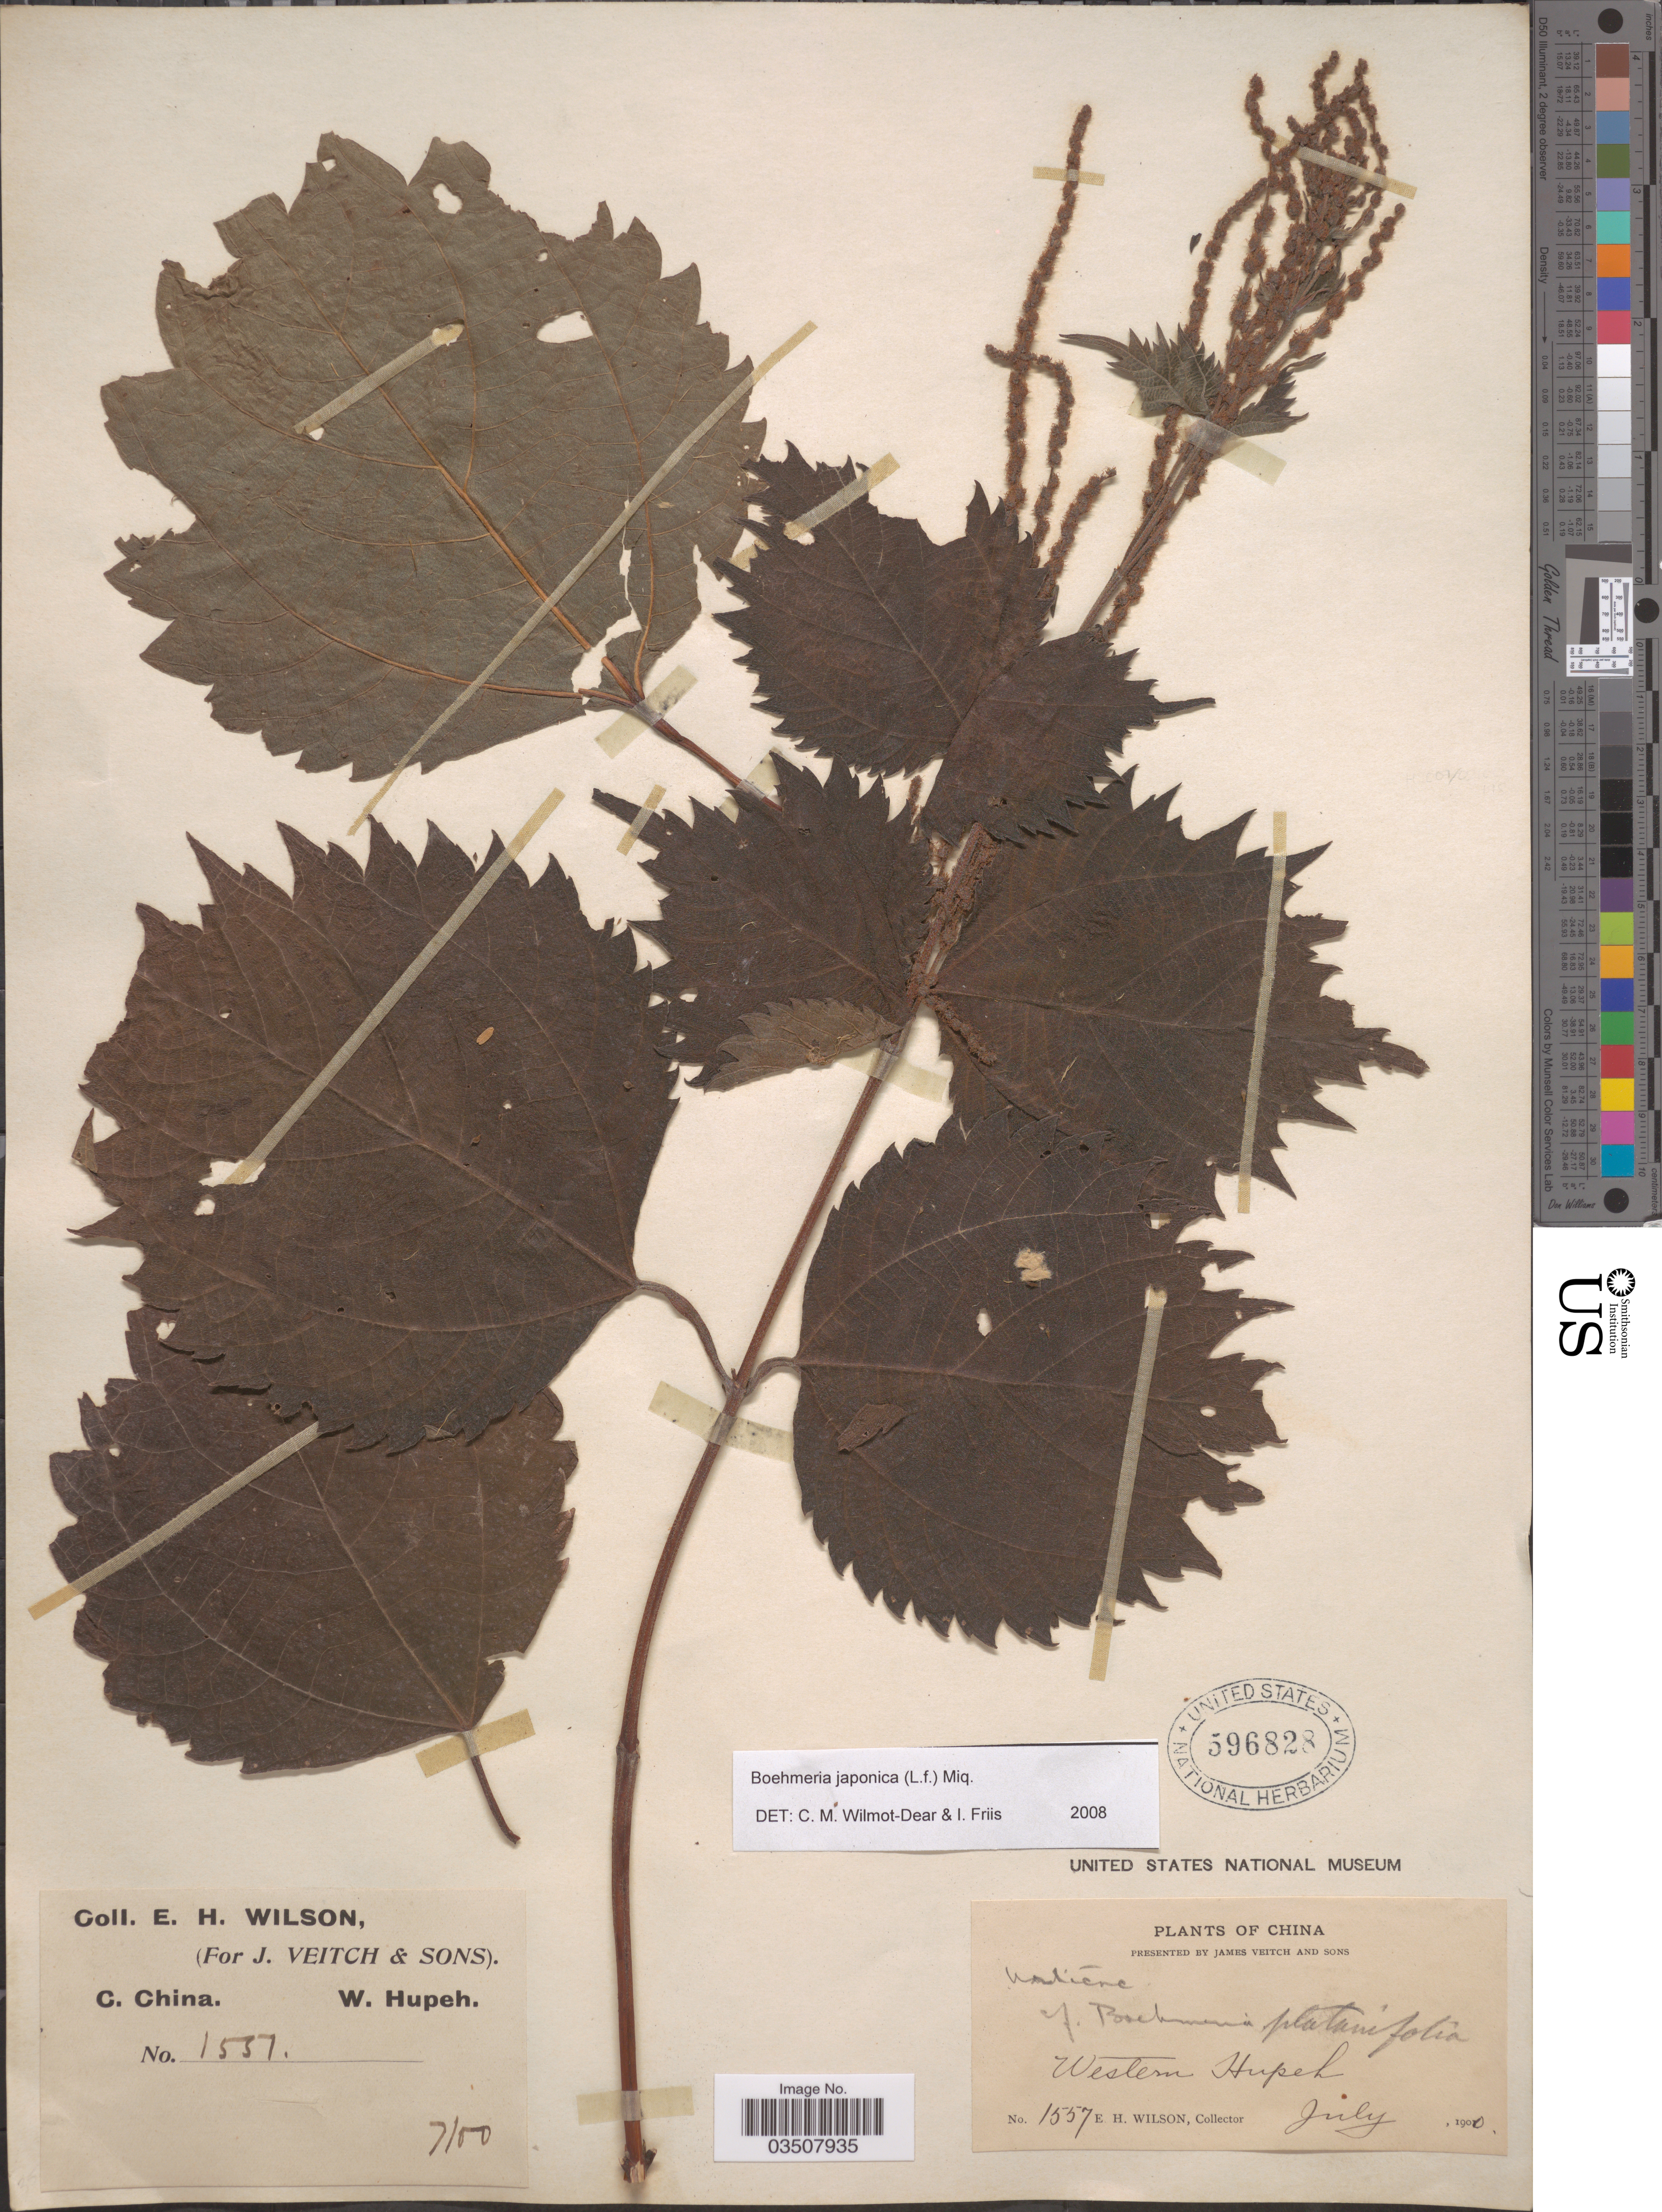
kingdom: Plantae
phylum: Tracheophyta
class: Magnoliopsida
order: Rosales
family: Urticaceae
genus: Boehmeria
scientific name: Boehmeria japonica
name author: (L. f.) Miq.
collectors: E. Wilson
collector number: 1557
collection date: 1900-07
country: China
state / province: Hubei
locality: C. China. Western Hupeh.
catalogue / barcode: US 596828